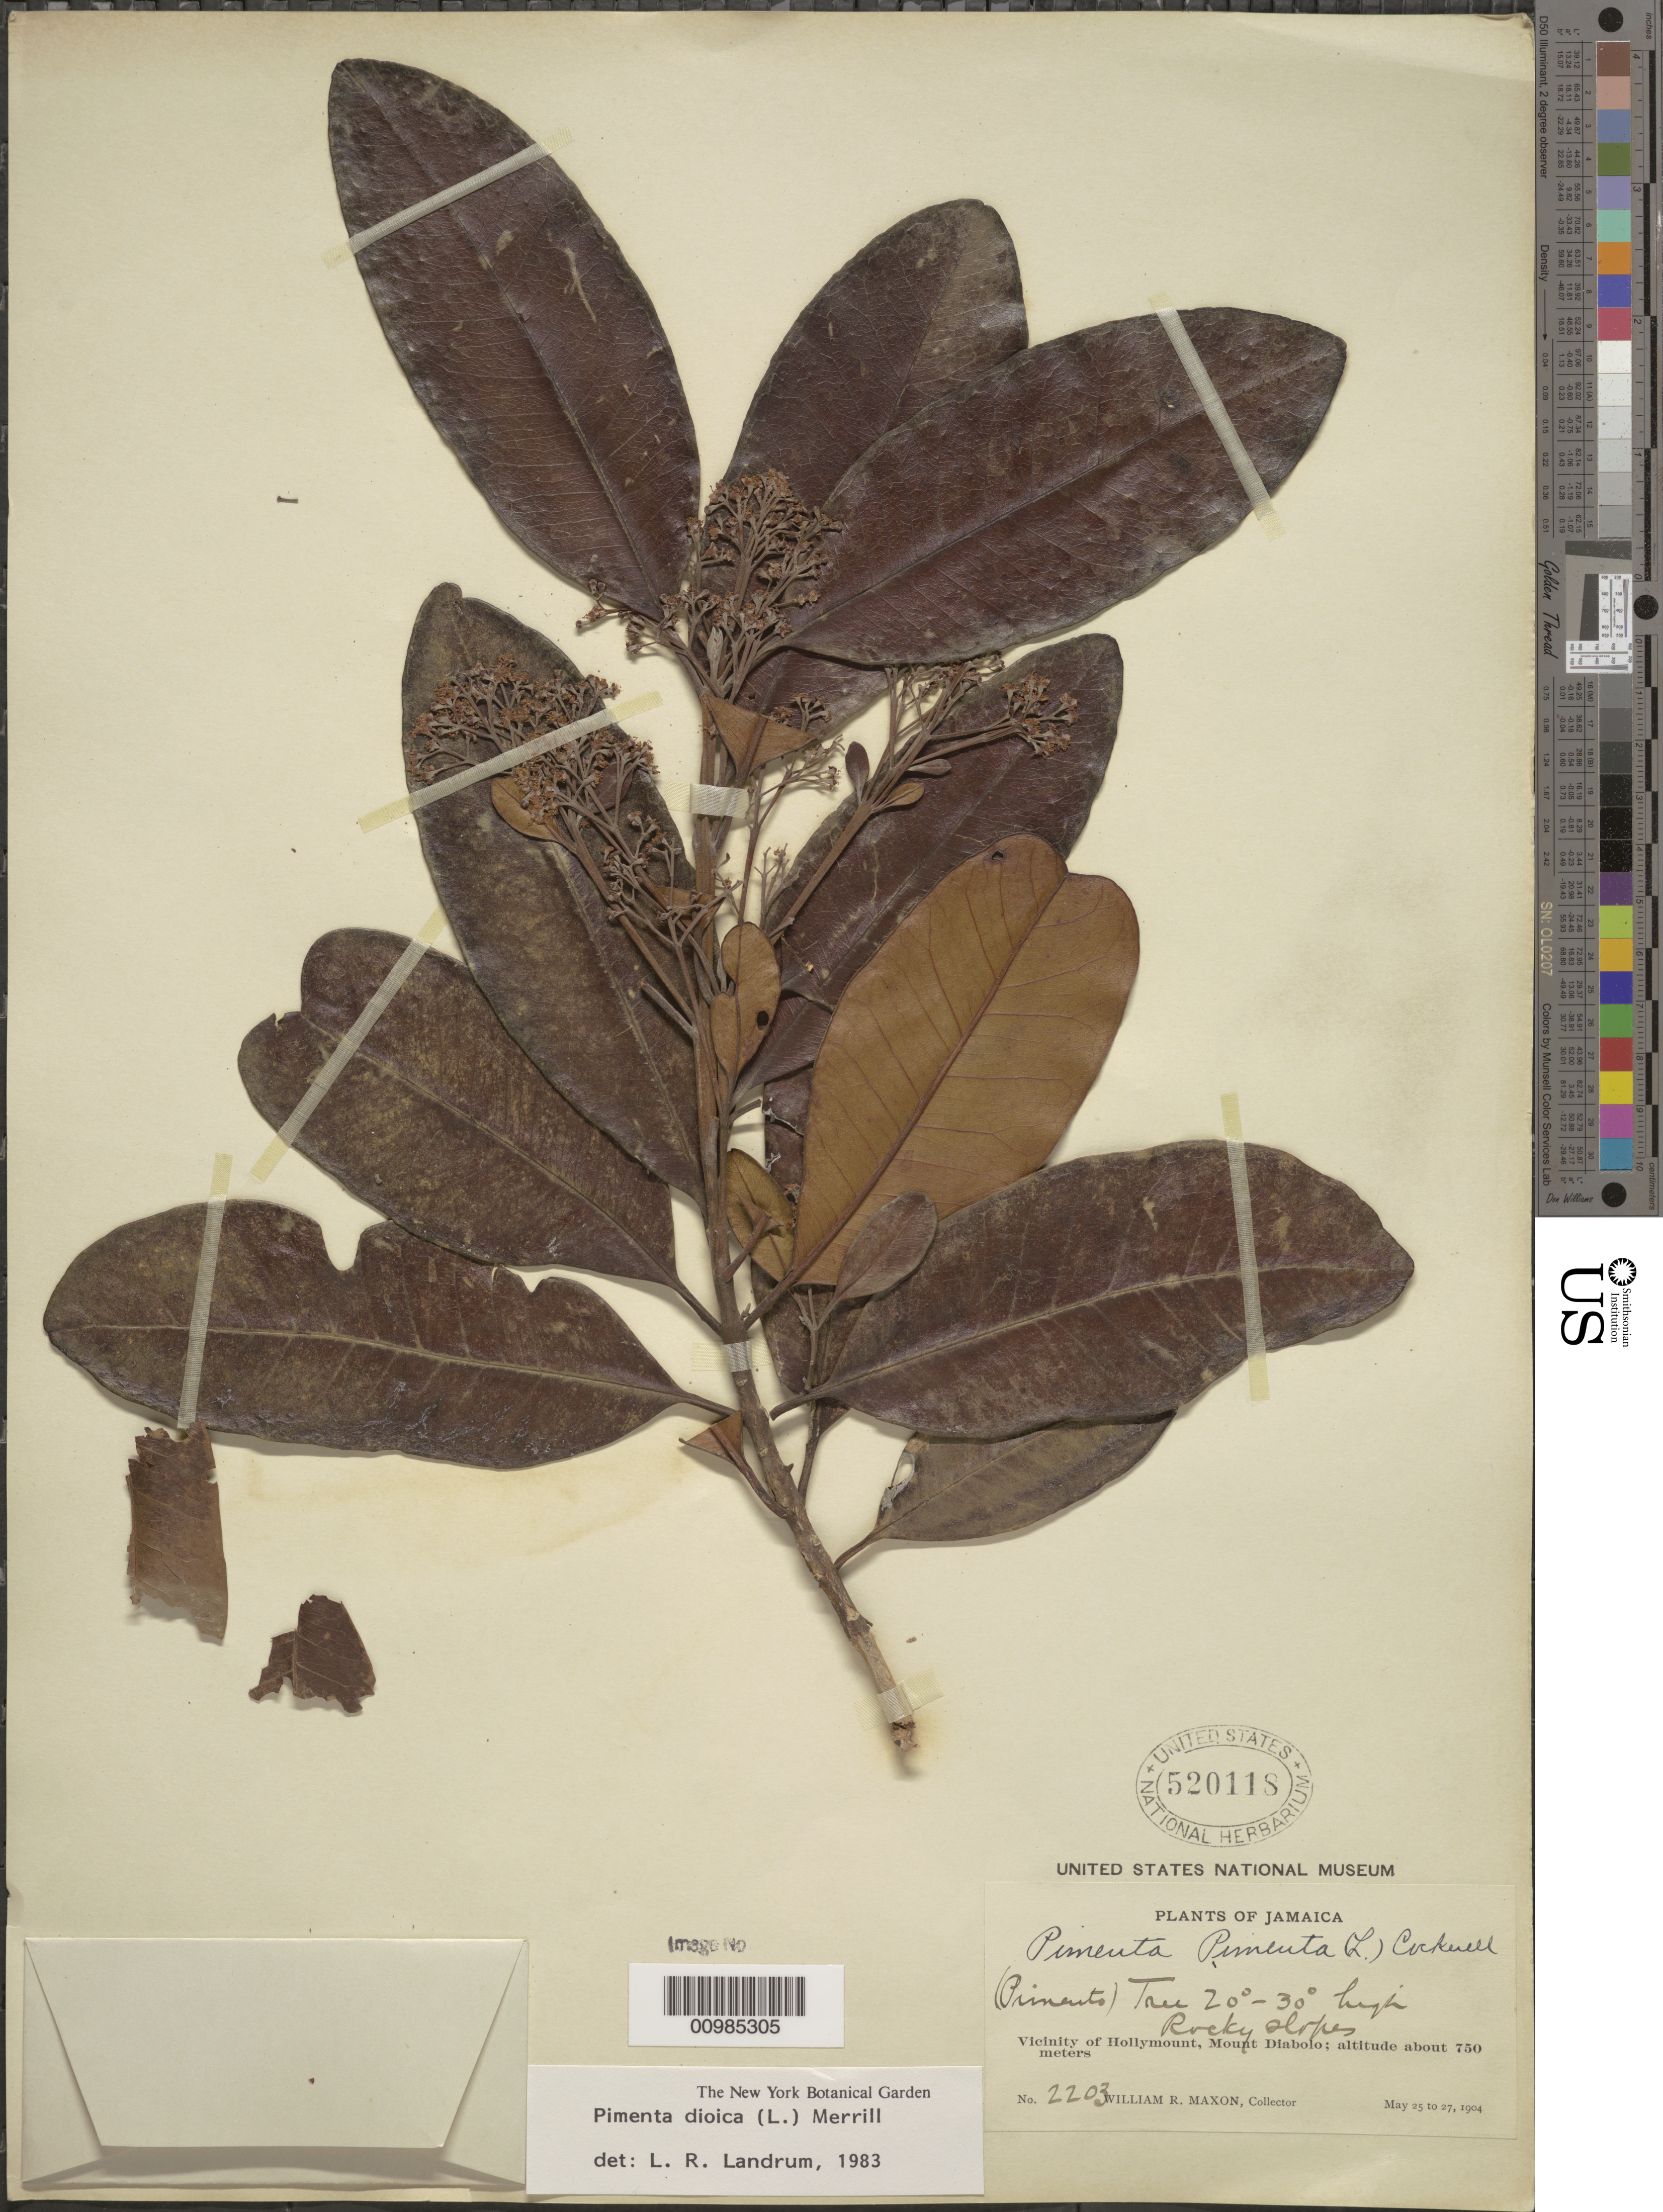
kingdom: Plantae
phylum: Tracheophyta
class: Magnoliopsida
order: Myrtales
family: Myrtaceae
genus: Pimenta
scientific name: Pimenta dioica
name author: (L.) Merr.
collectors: W. R. Maxon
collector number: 2203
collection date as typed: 25 May 1904 to 27 May 1904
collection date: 1904-05-25/1904-05-27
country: Jamaica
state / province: Saint Catherine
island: Jamaica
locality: Vicinity of Hollymount, Mount Diabolo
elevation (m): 750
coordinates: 0 N, 0 E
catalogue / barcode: US 520118